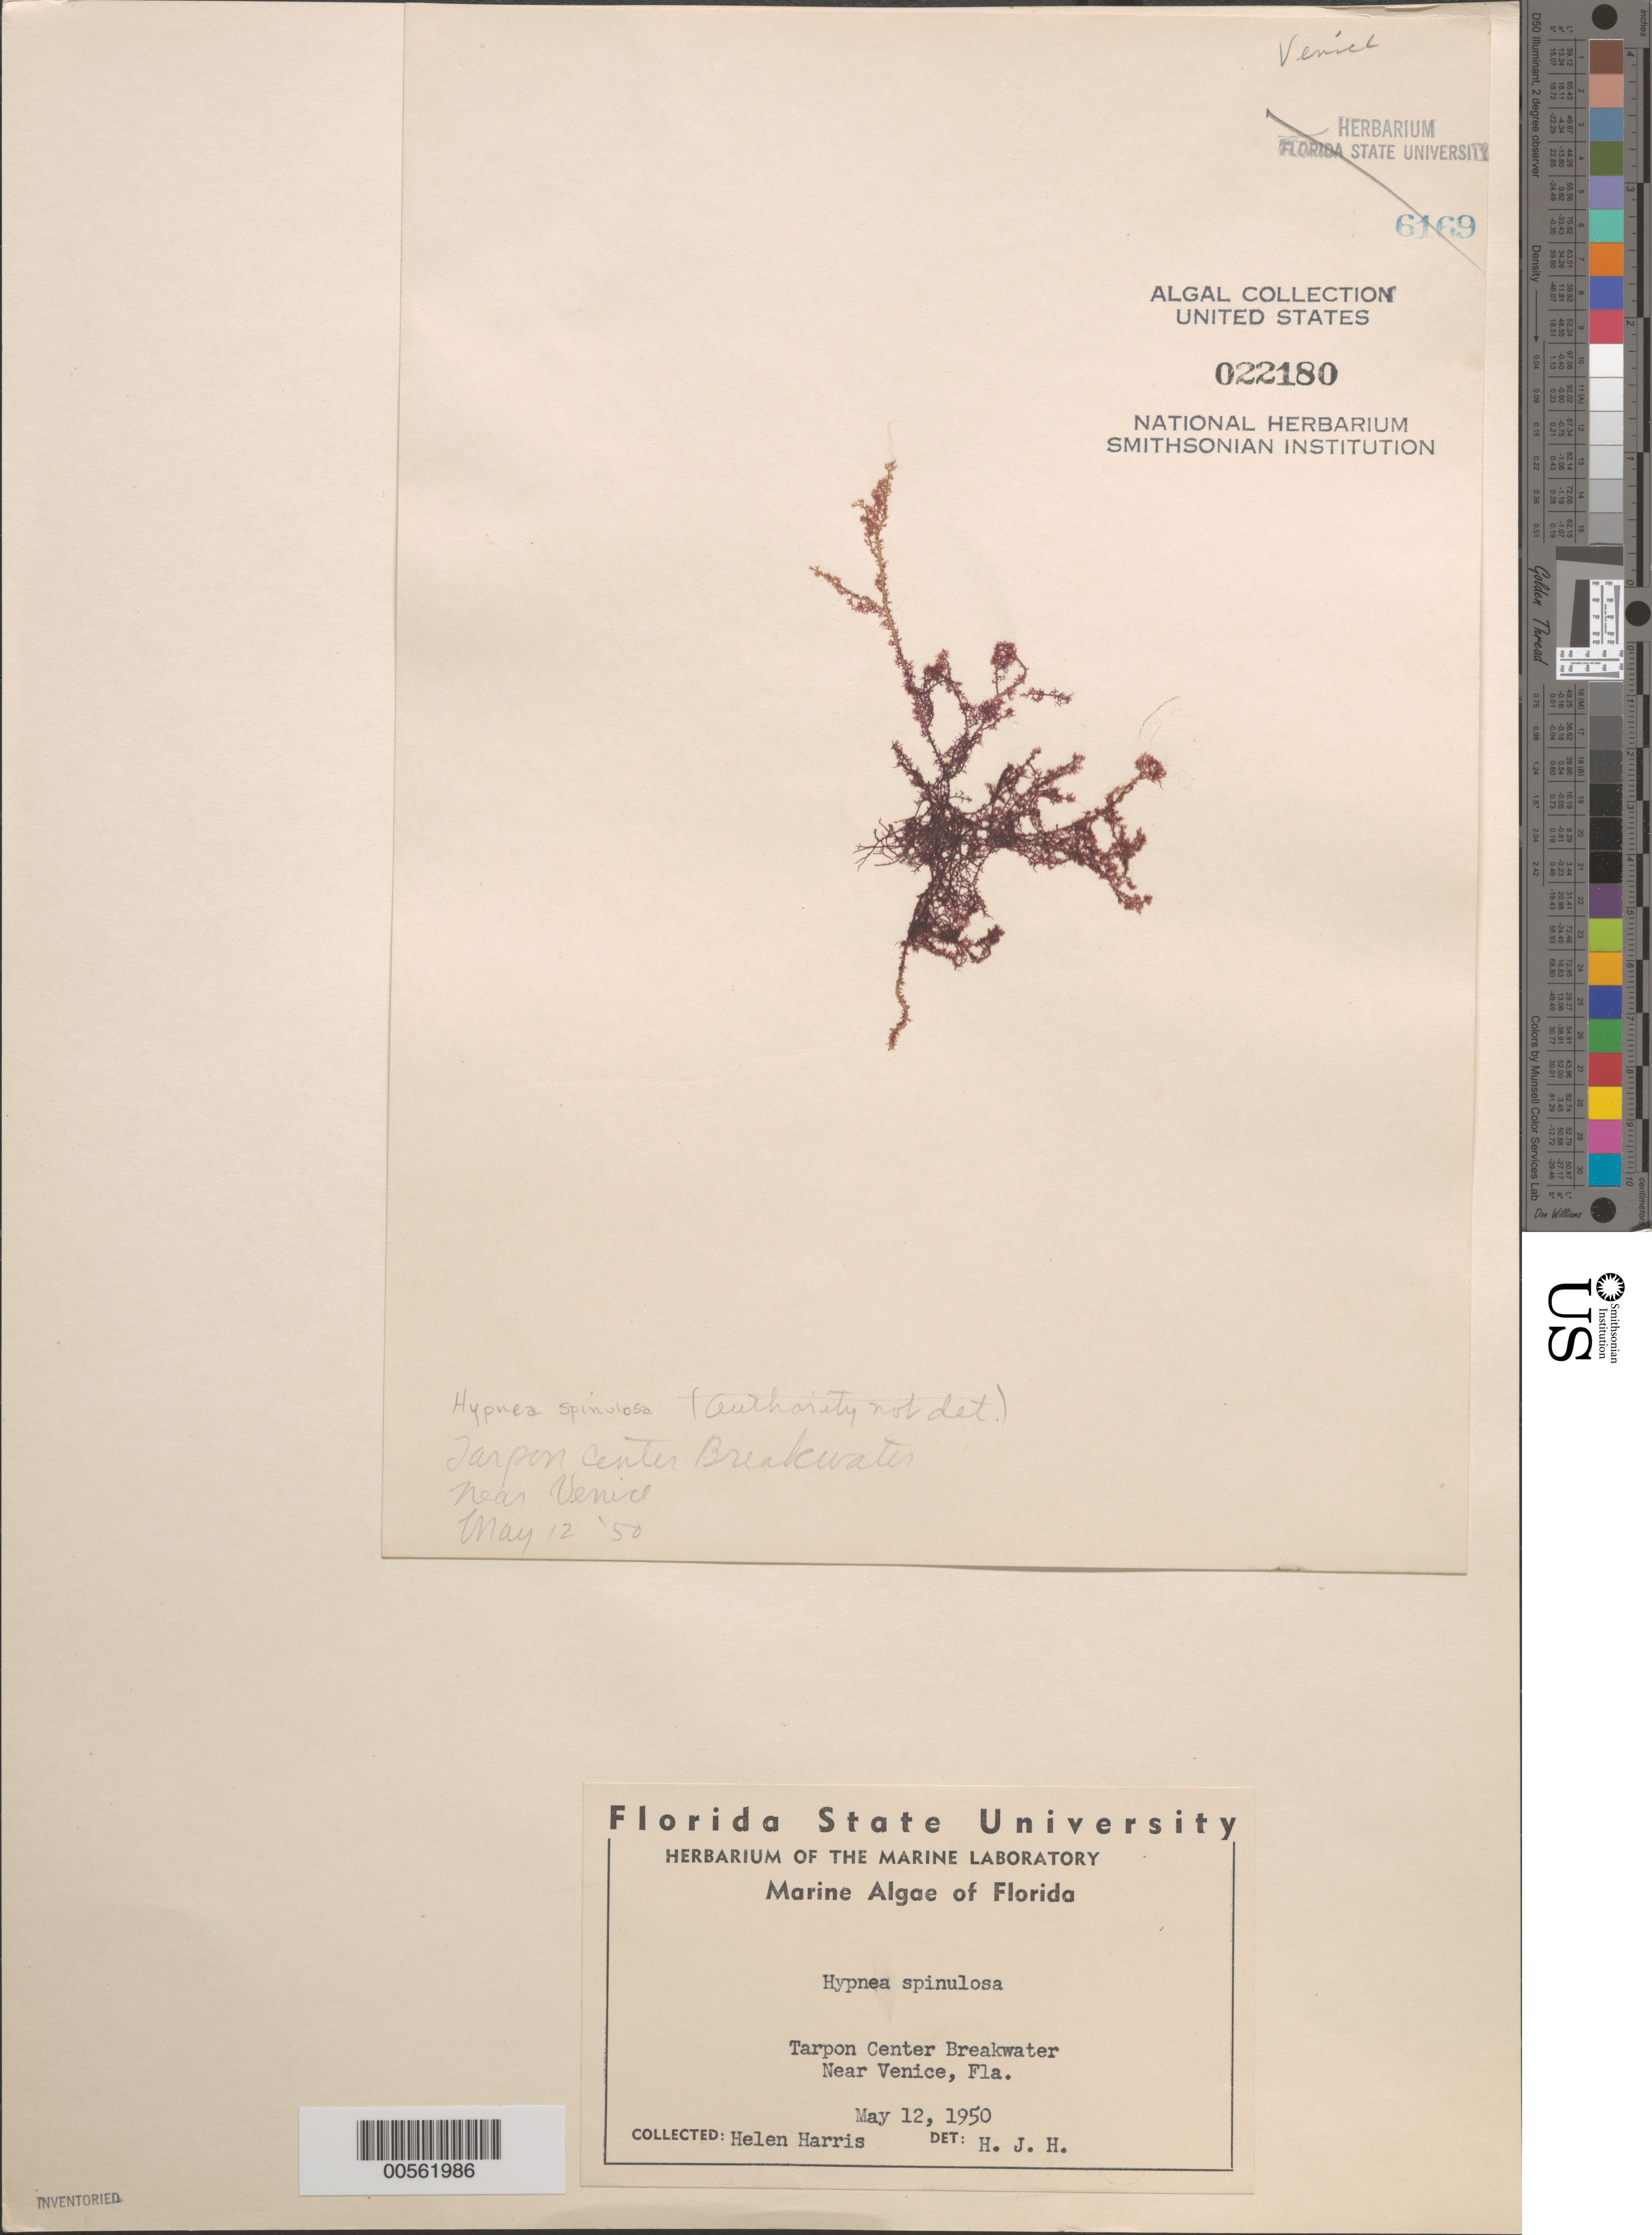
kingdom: Plantae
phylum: Rhodophyta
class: Florideophyceae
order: Gigartinales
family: Cystocloniaceae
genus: Hypnea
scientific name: Hypnea spinulosa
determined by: Humm, Harold J.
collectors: H. M. Harris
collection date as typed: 12 May 1950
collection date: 1950-05-12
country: United States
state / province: Florida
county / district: Sarasota County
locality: Tarpon Center breakwater near Venice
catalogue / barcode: US 22180